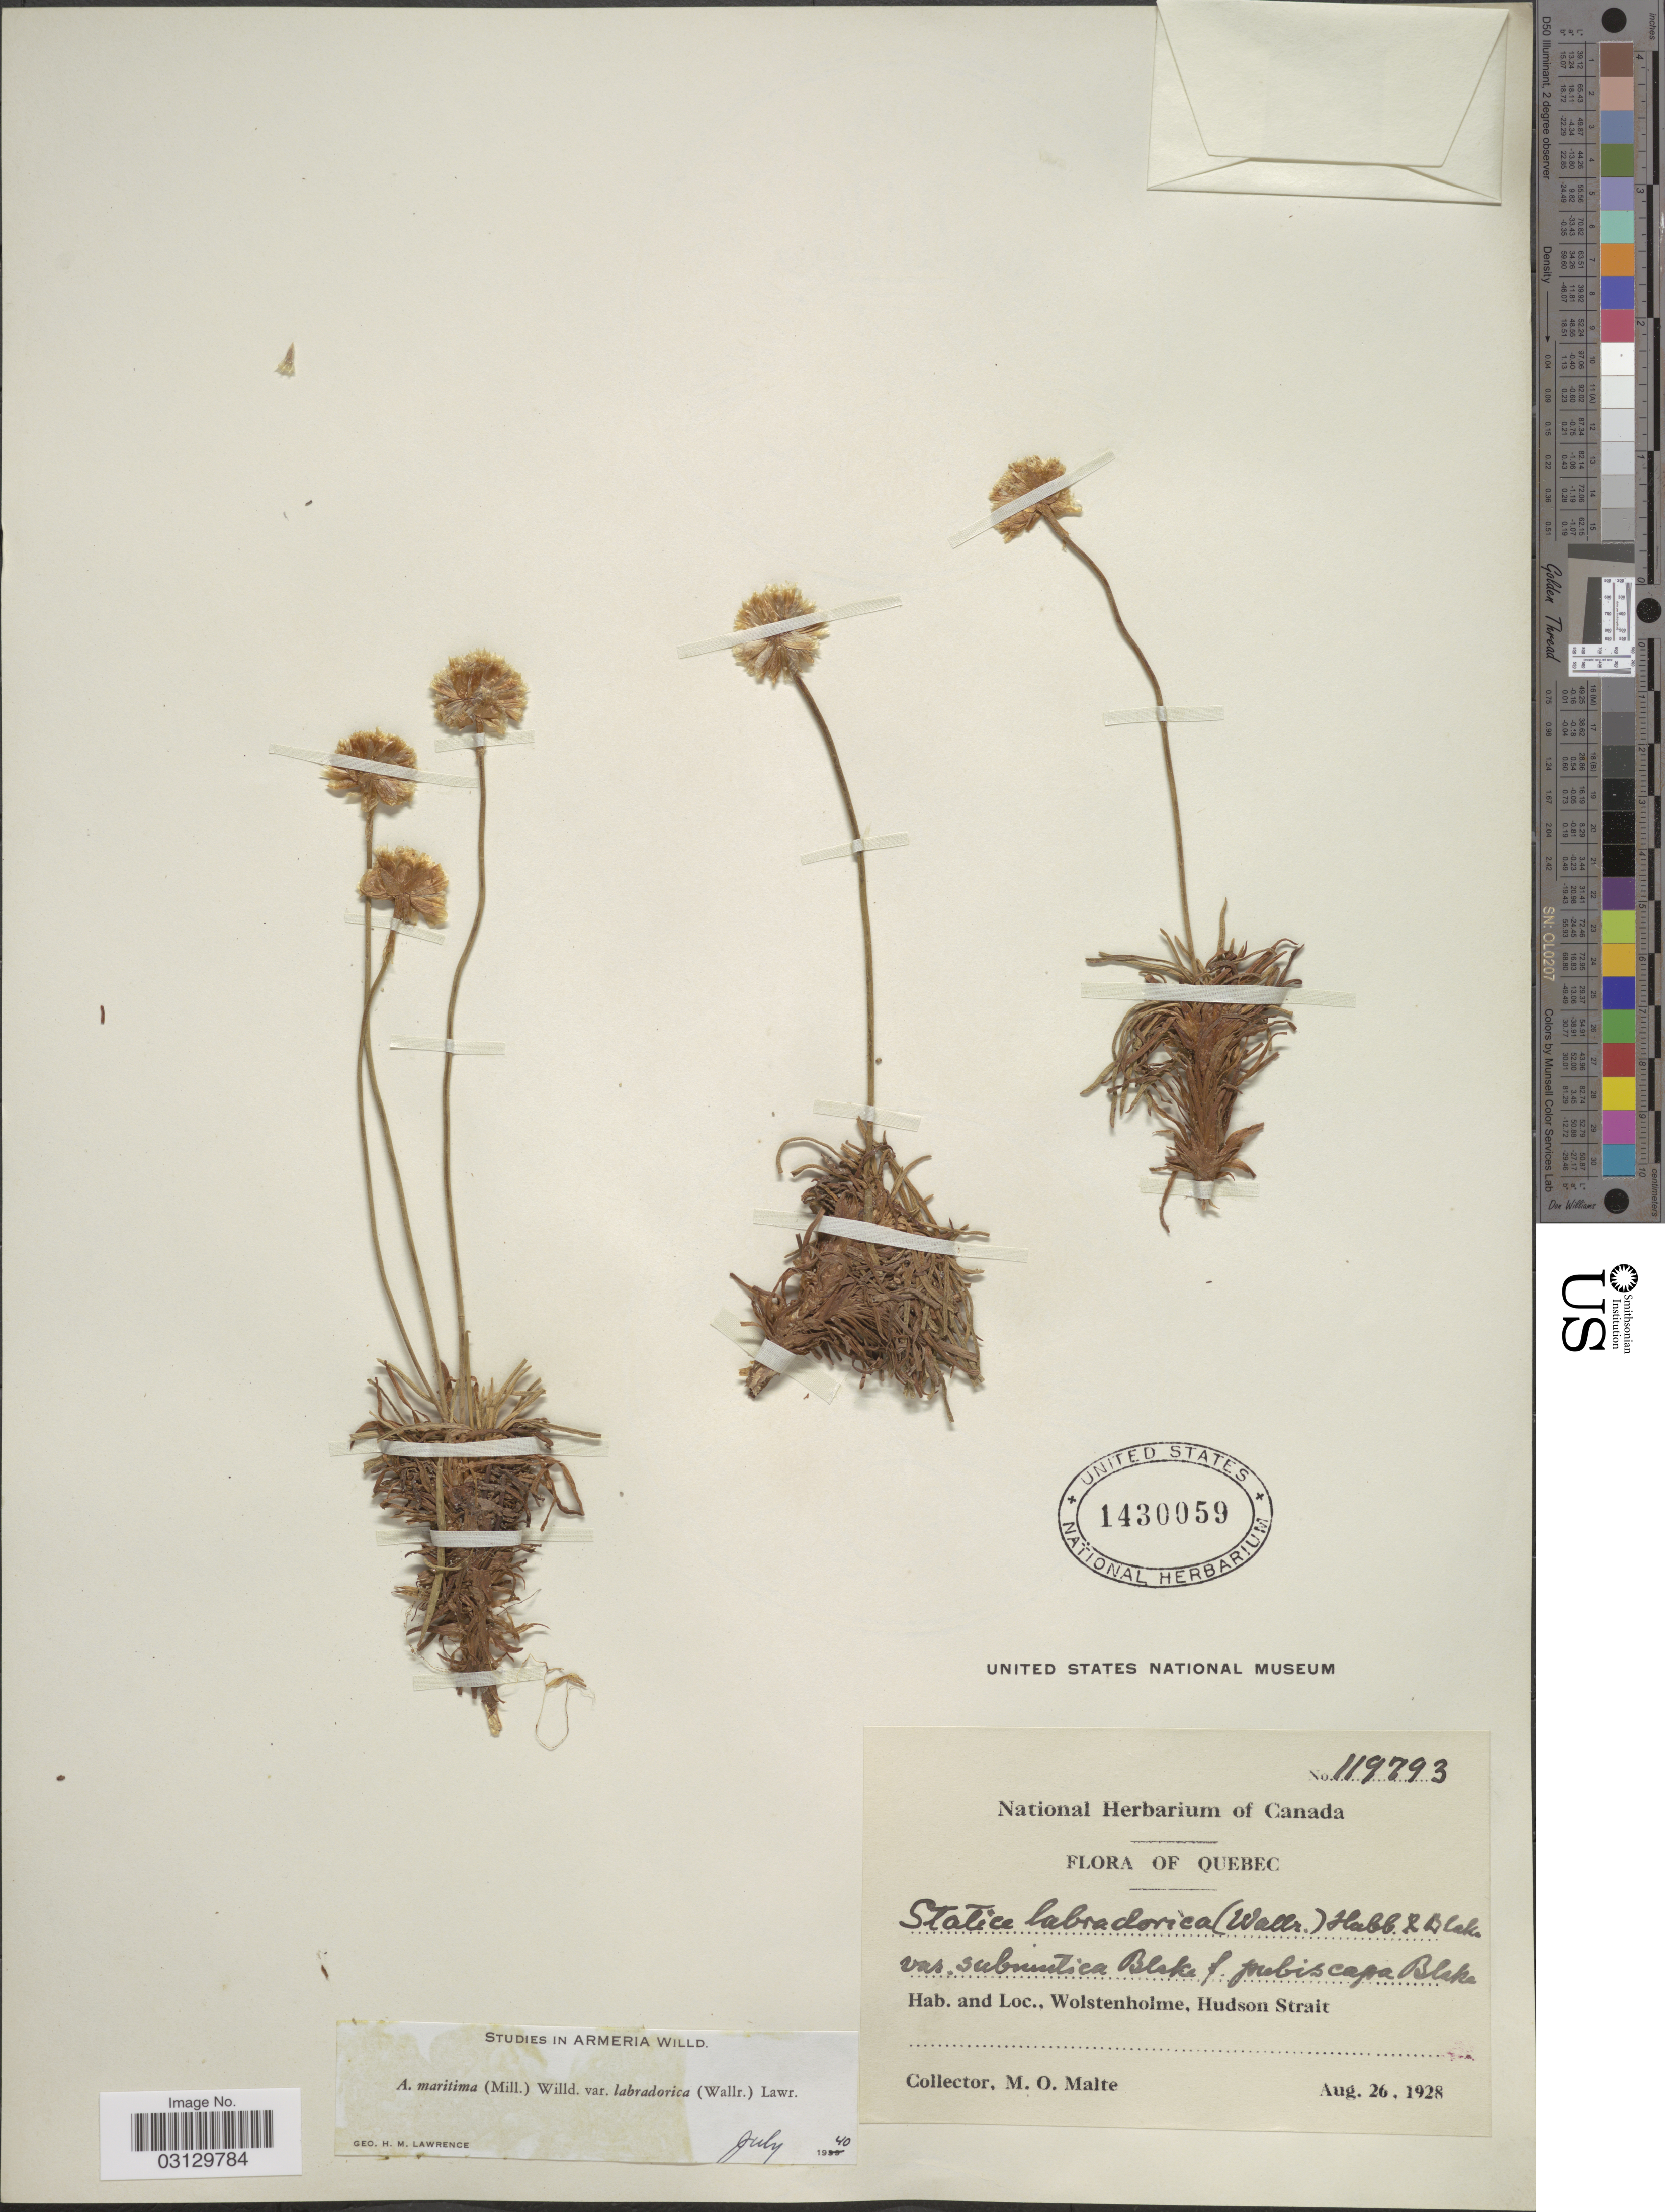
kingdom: Plantae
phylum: Tracheophyta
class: Magnoliopsida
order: Caryophyllales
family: Plumbaginaceae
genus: Armeria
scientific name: Armeria maritima subsp. sibirica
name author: (Turcz. ex Boiss.) Nyman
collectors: M. O. Malte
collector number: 119793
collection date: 1928-08-26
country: Canada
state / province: Quebec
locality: Wolstenholme, Hudson Strait.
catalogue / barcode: US 1430059